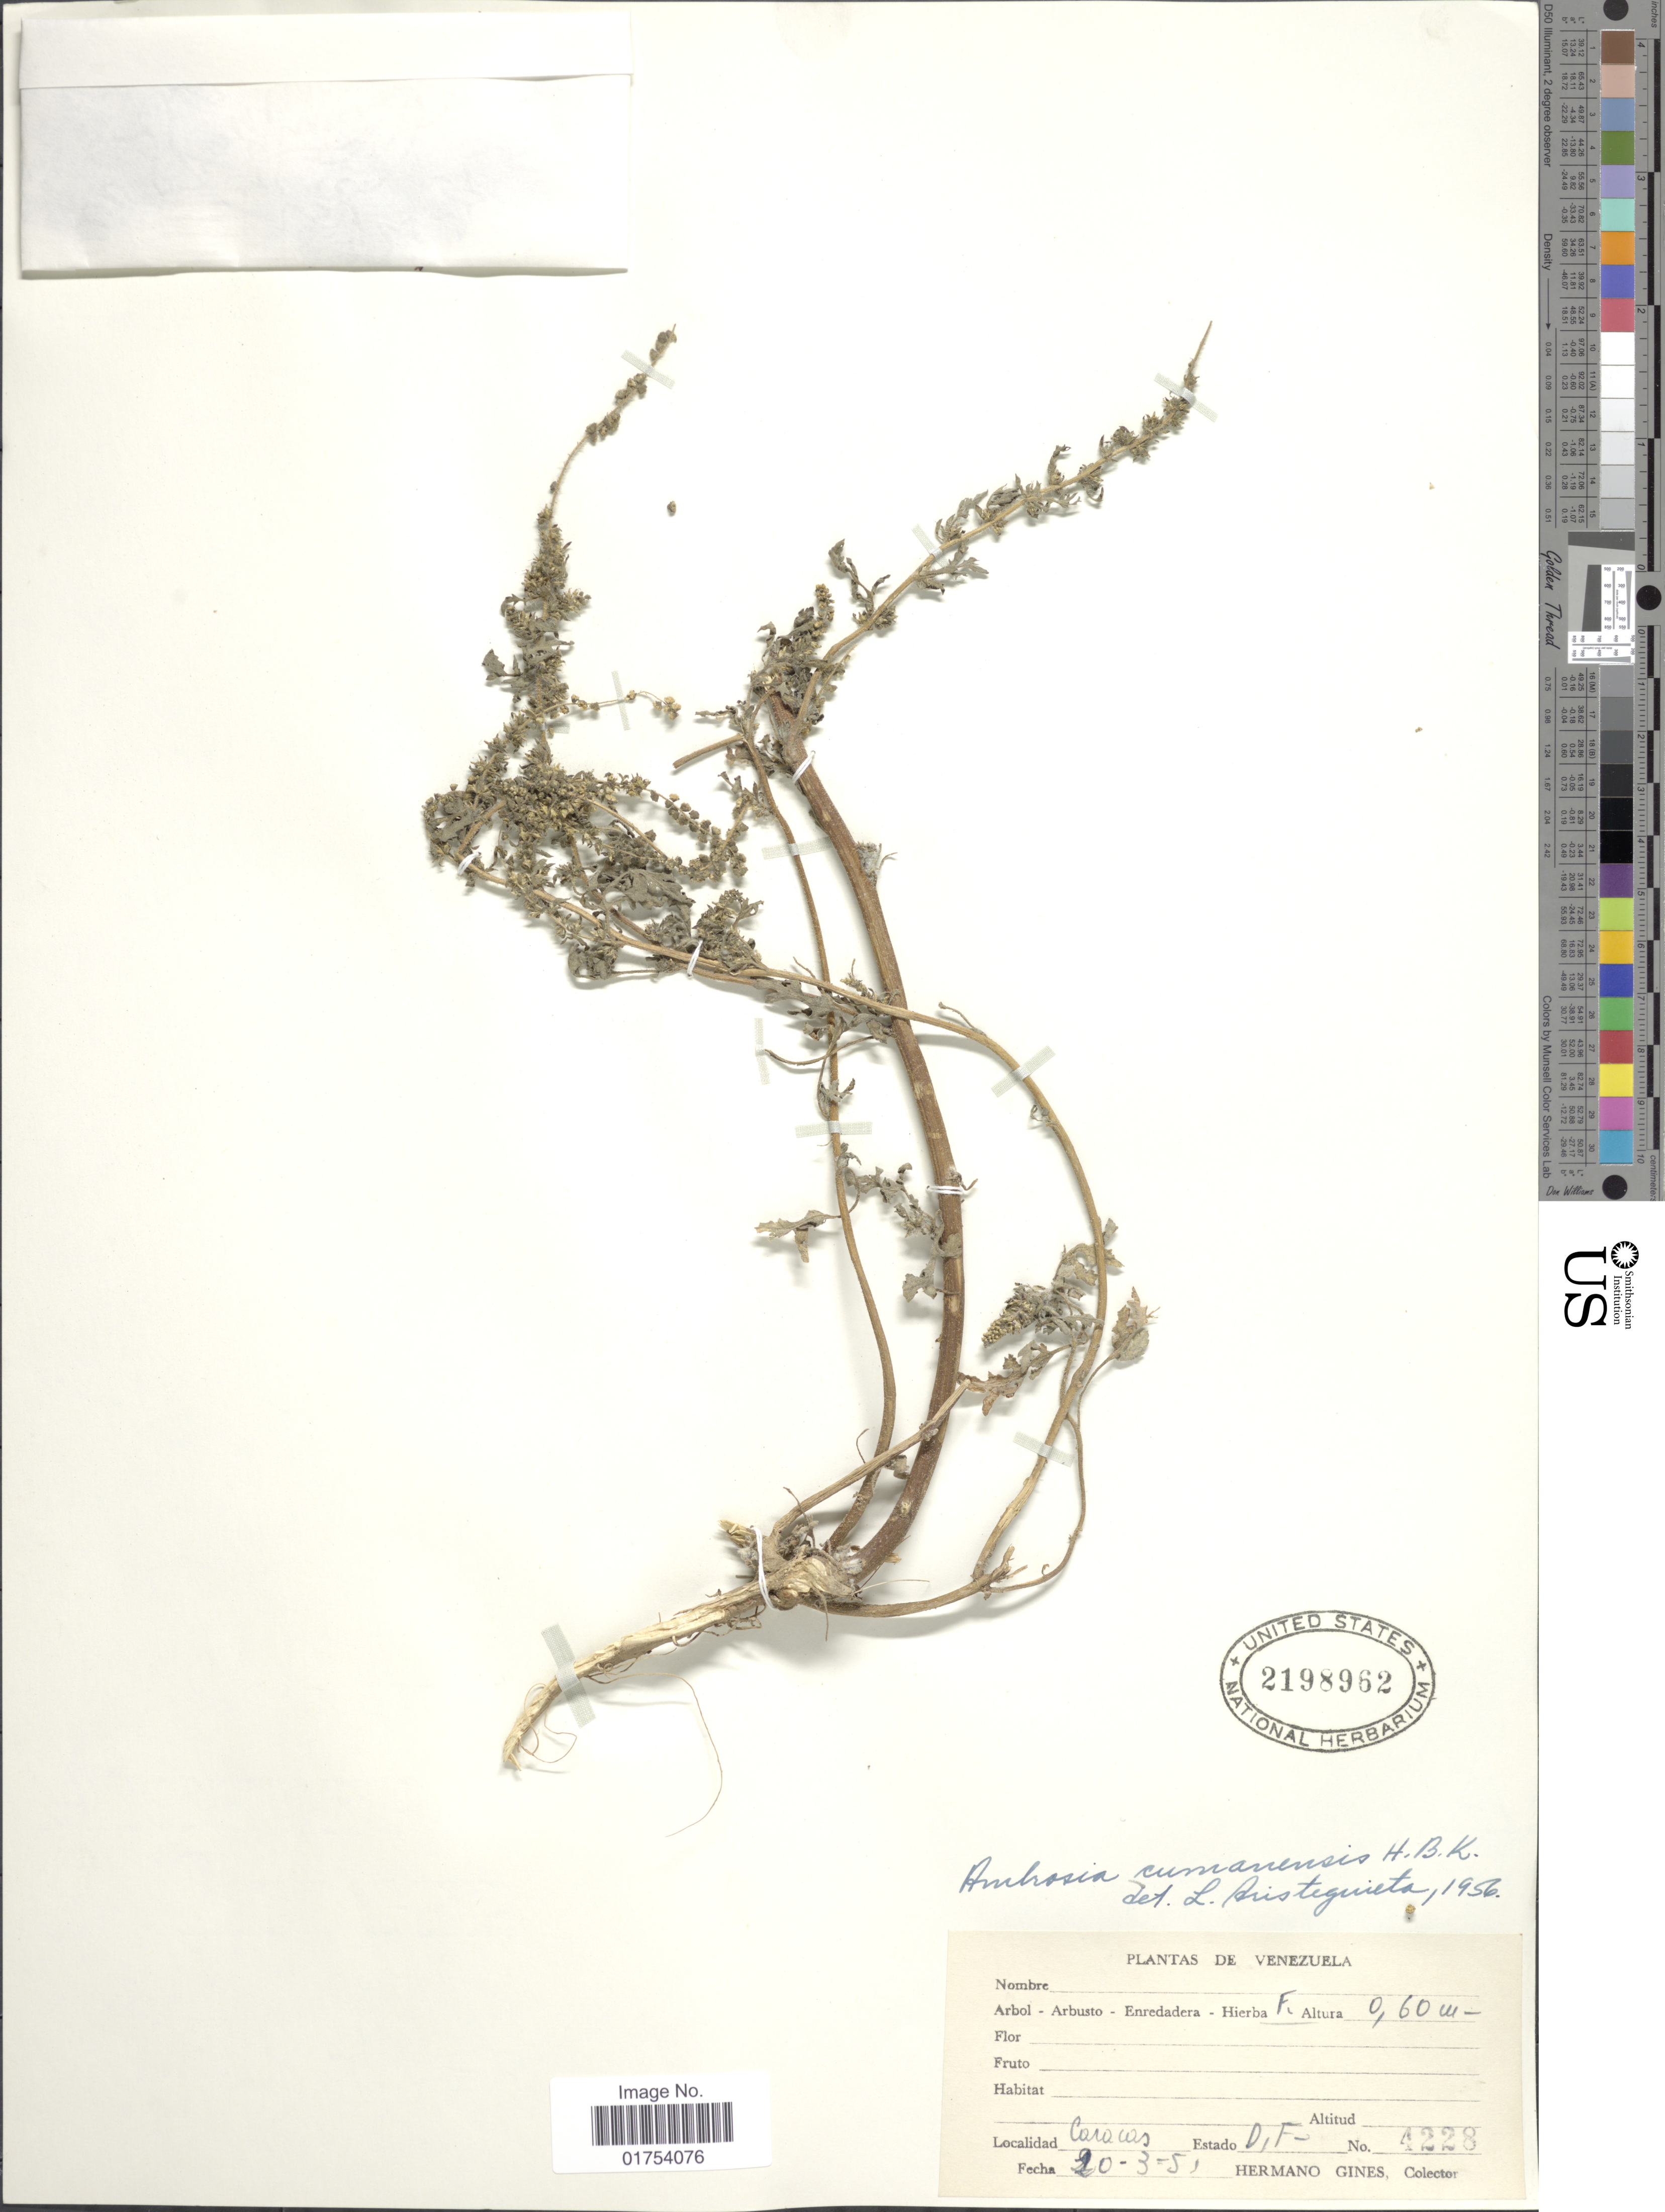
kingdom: Plantae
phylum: Tracheophyta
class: Magnoliopsida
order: Asterales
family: Asteraceae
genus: Ambrosia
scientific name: Ambrosia peruviana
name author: Willd.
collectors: Bro. Gines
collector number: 4228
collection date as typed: Transcribed d/m/y: 20/3/51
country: Venezuela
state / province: Distrito Federal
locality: Caracas, Estado D.F. [State of Distrito Federal]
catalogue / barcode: US 2198962